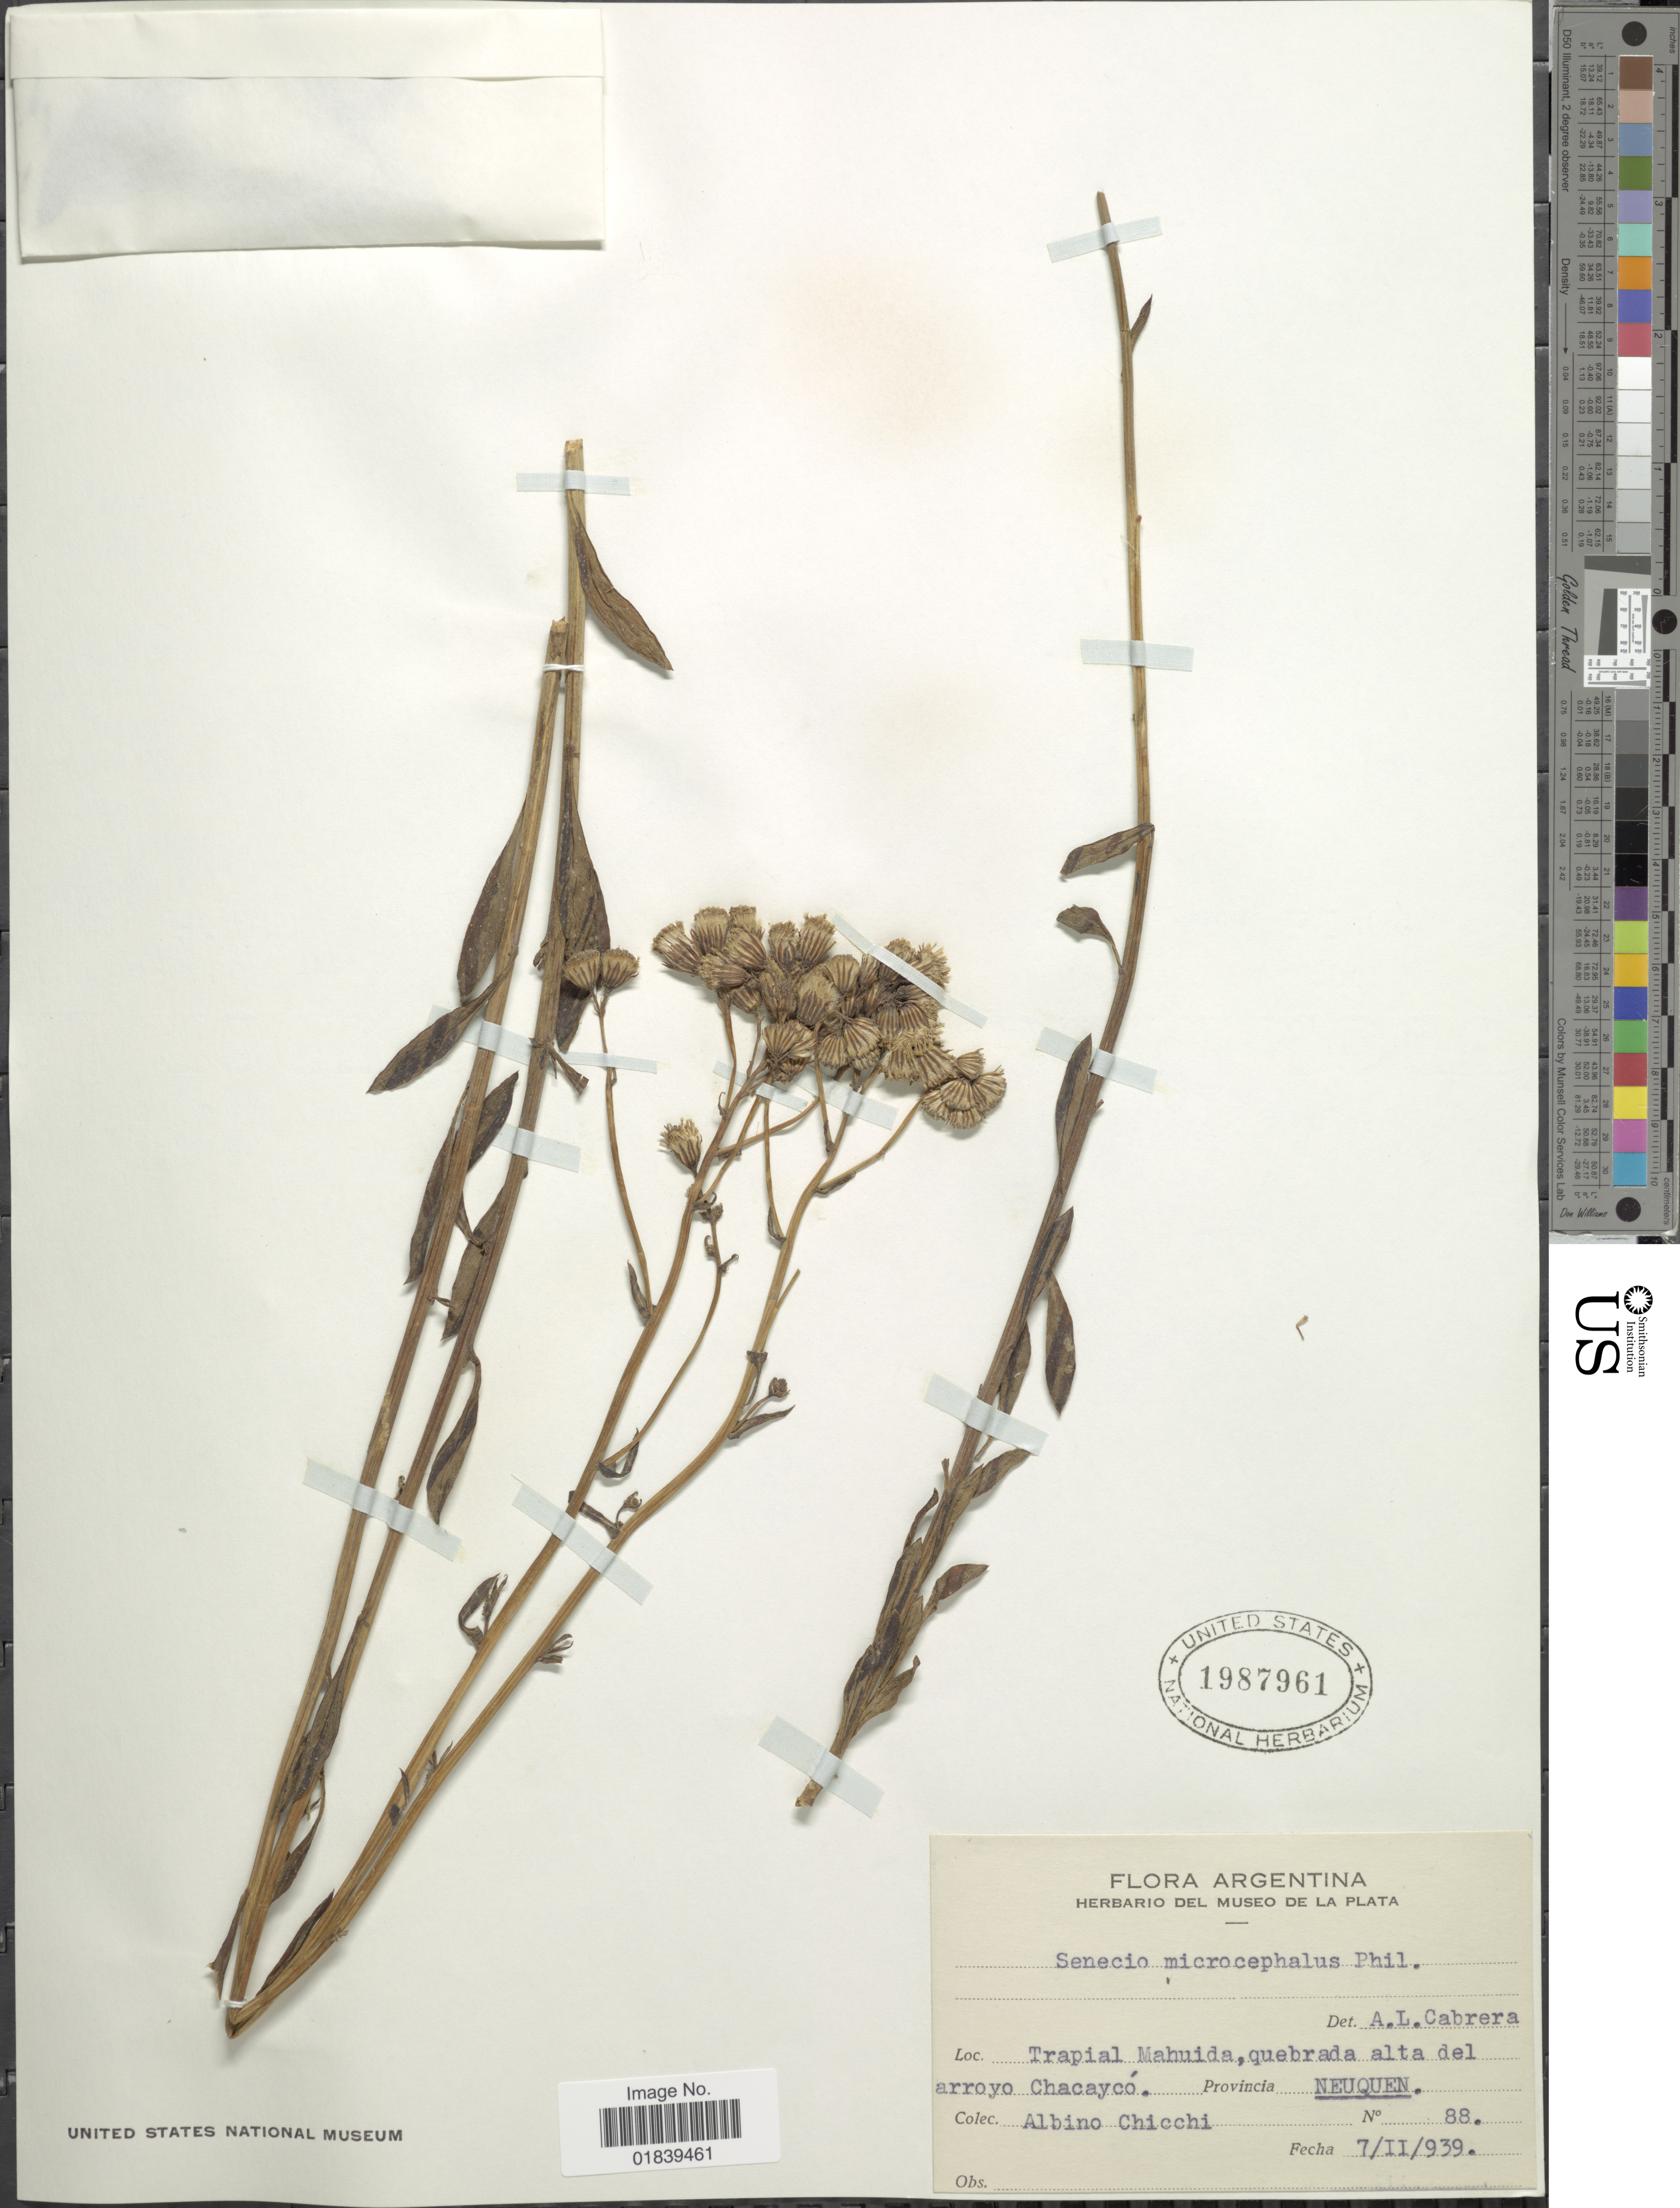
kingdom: Plantae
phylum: Tracheophyta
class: Magnoliopsida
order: Asterales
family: Asteraceae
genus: Senecio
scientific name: Senecio microcephalus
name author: Phil.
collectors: A. Chicchi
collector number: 88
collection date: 1939-02-07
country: Argentina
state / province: Neuquen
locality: Trapial Mahuida, quebrada alta del arroyo Chacayco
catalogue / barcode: US 1987961